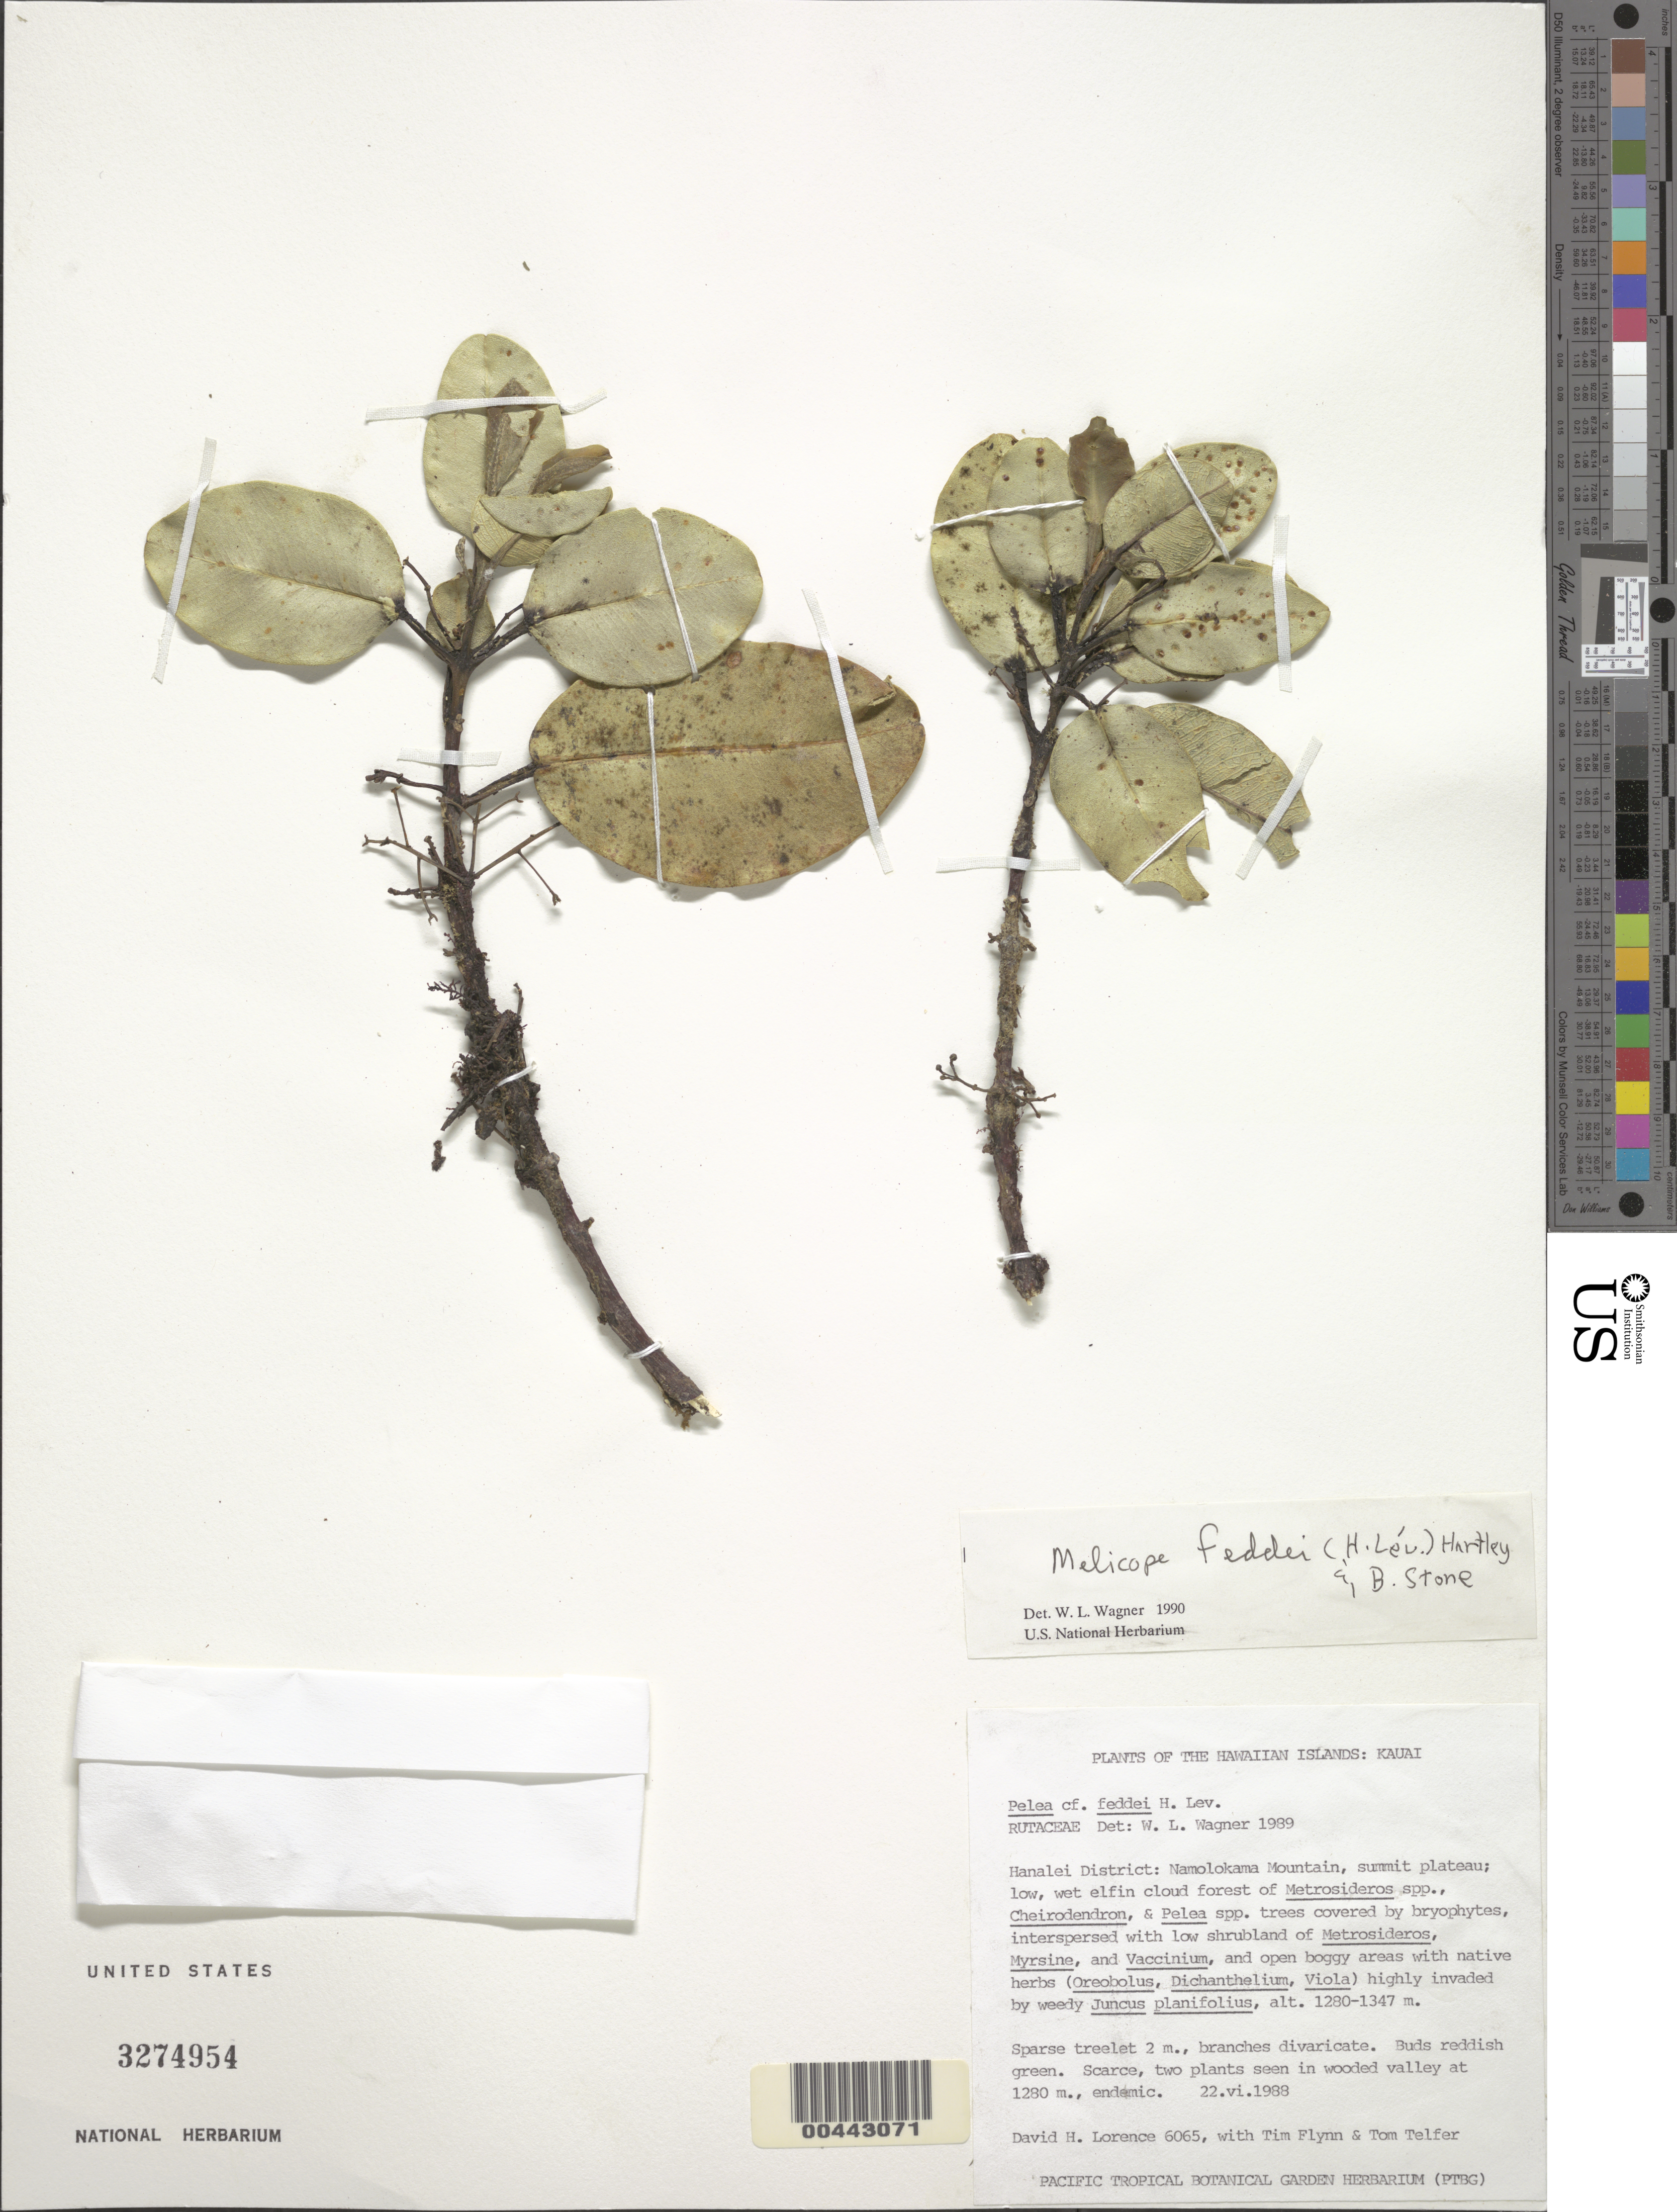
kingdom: Plantae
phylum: Tracheophyta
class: Magnoliopsida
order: Sapindales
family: Rutaceae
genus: Melicope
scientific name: Melicope feddei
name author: (H. Lév.) T.G. Hartley & B.C. Stone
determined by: Wagner, W. L., (BOT), Smithsonian Institution - National Museum of Natural History (UNITED STATES)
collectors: D. Lorence, T. W. Flynn & T. Telfer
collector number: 6065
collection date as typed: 22 Jun 1988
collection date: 1988-06-22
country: United States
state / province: Hawaii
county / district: Kauai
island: Kaua'i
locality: Hanalei District: Namolokama Mountain, summit plateau.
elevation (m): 1280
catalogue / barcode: US 3274954